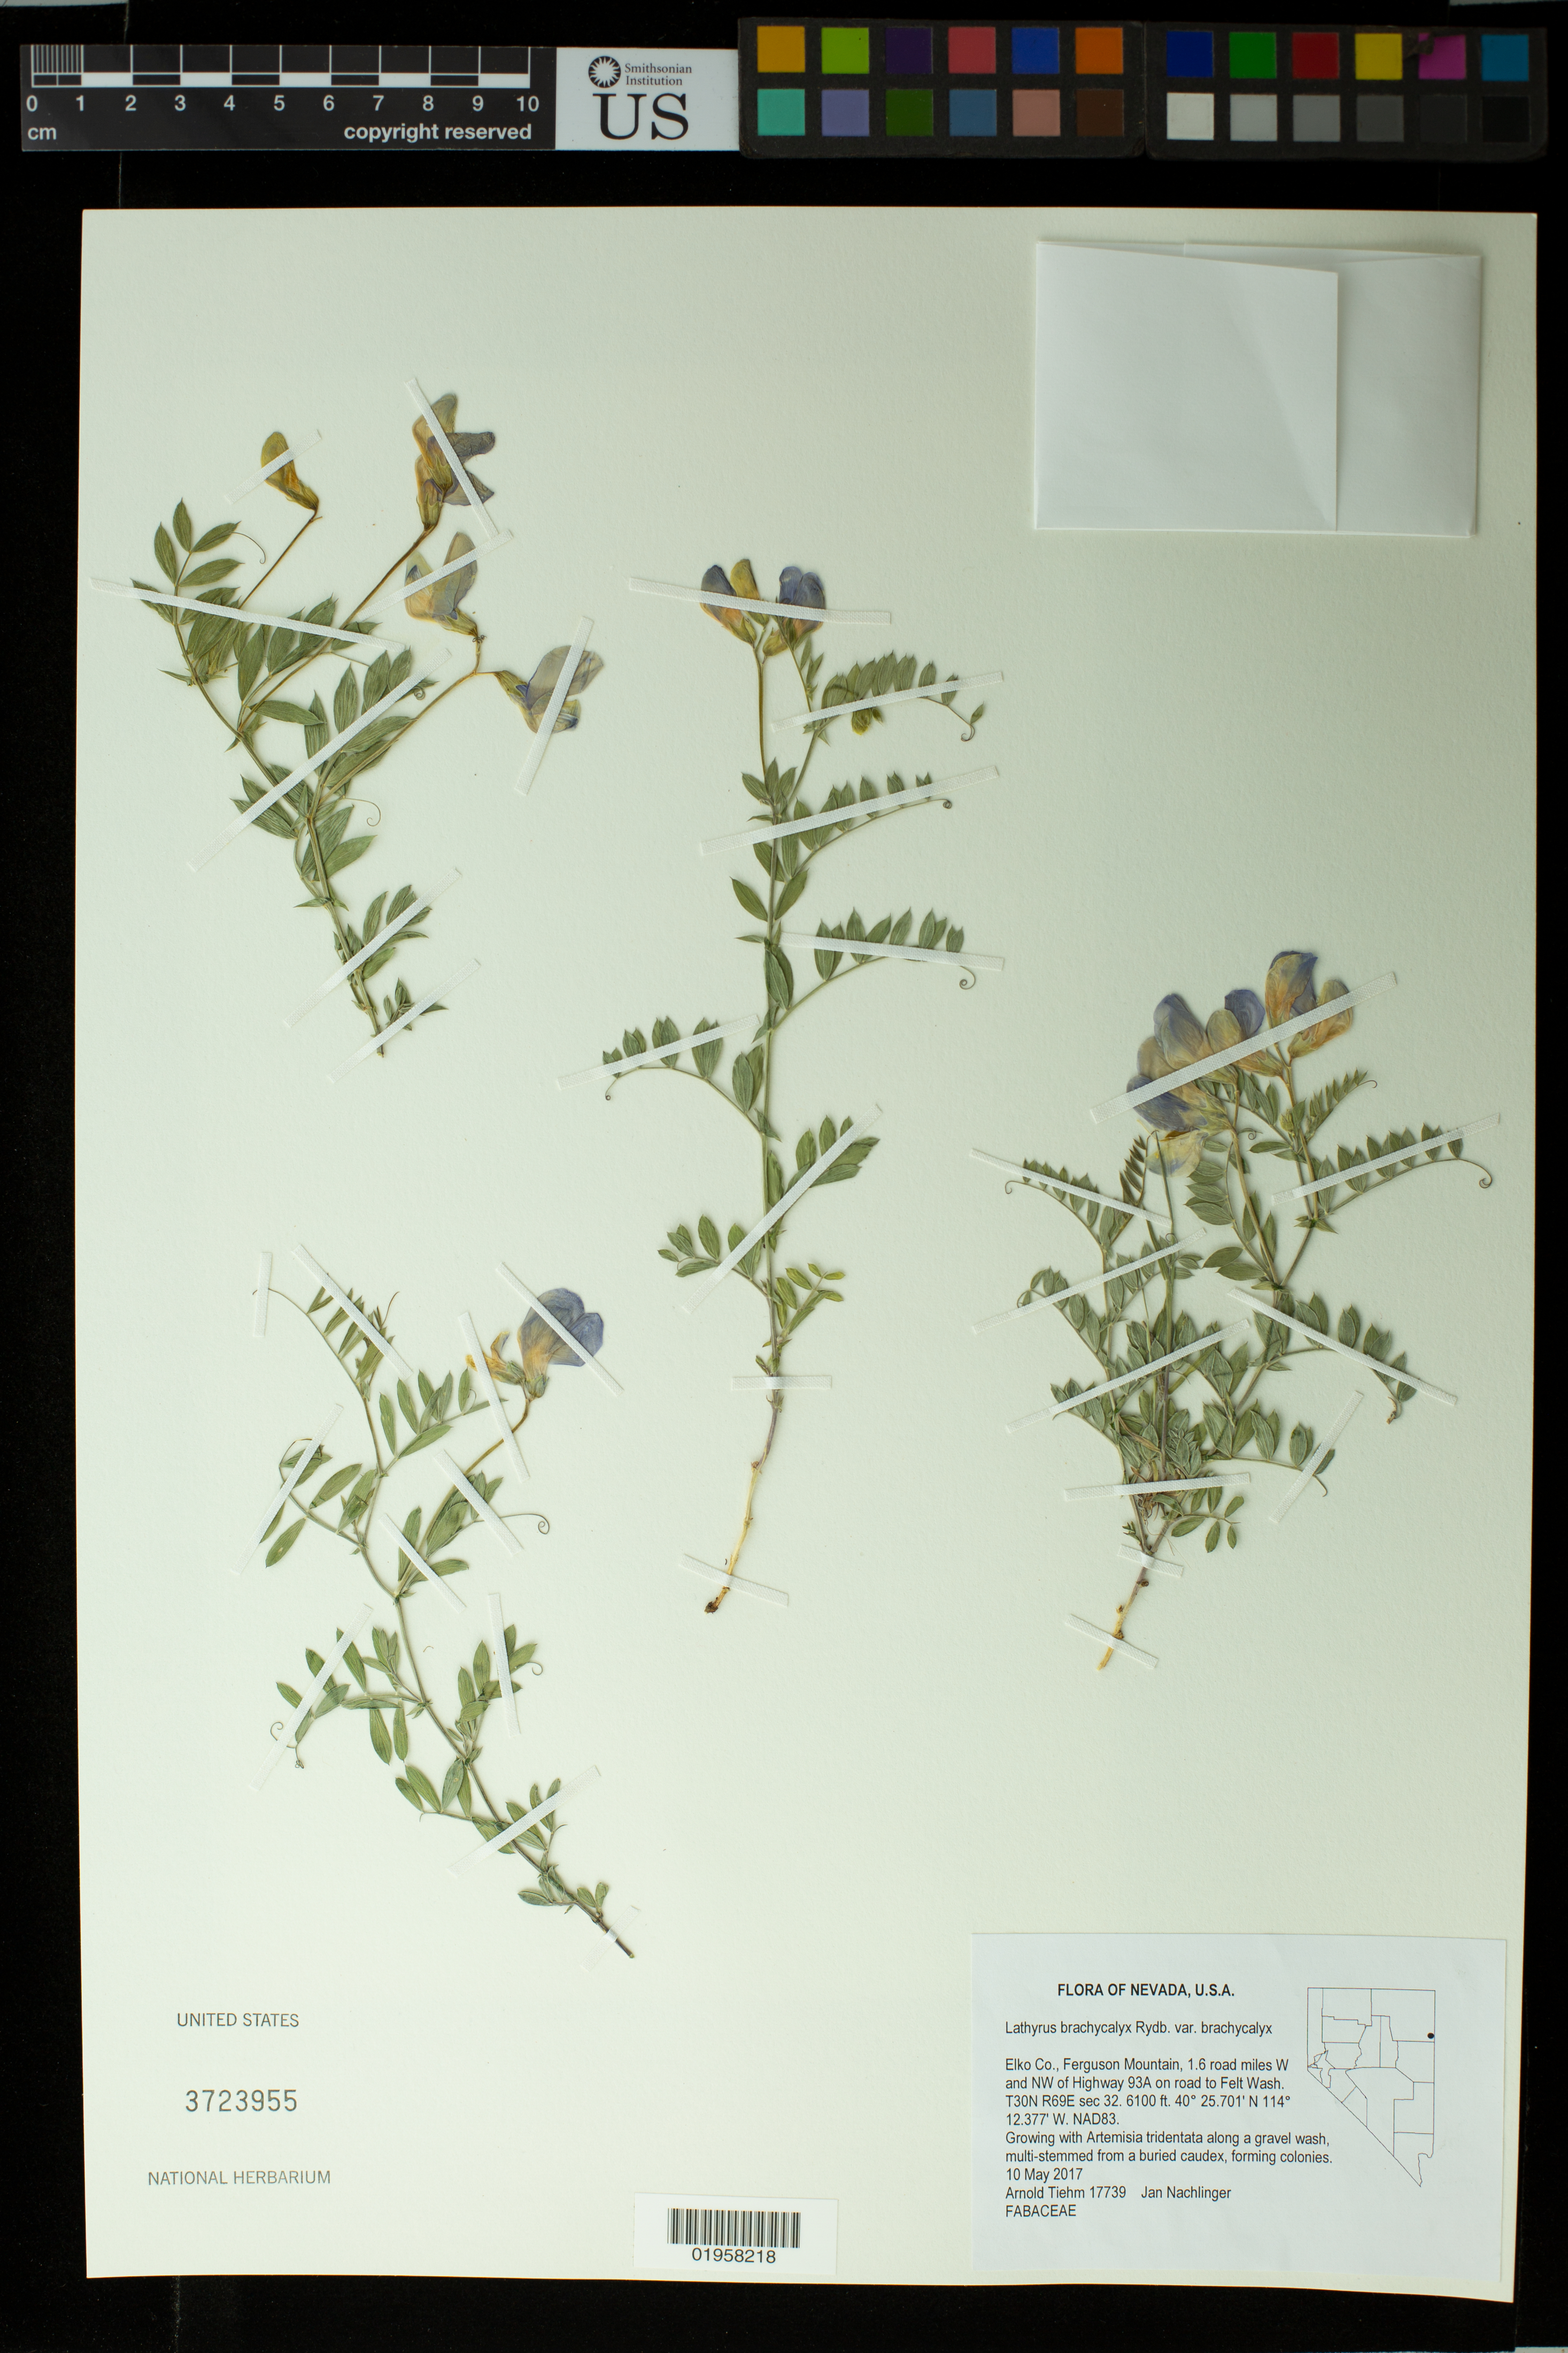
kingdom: Plantae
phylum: Tracheophyta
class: Magnoliopsida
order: Fabales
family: Fabaceae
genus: Lathyrus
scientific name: Lathyrus brachycalyx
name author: Rydb.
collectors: A. Tiehm & J. Nachlinger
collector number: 17739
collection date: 2017-05-10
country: United States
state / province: Nevada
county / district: Elko County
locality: Ferguson Mountain, 1.6 road miles W and NW of Highway 93A on road to Felt Wash.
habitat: Growing with Artemisia tridentata along a gravel wash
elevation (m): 1859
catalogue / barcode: US 3723955